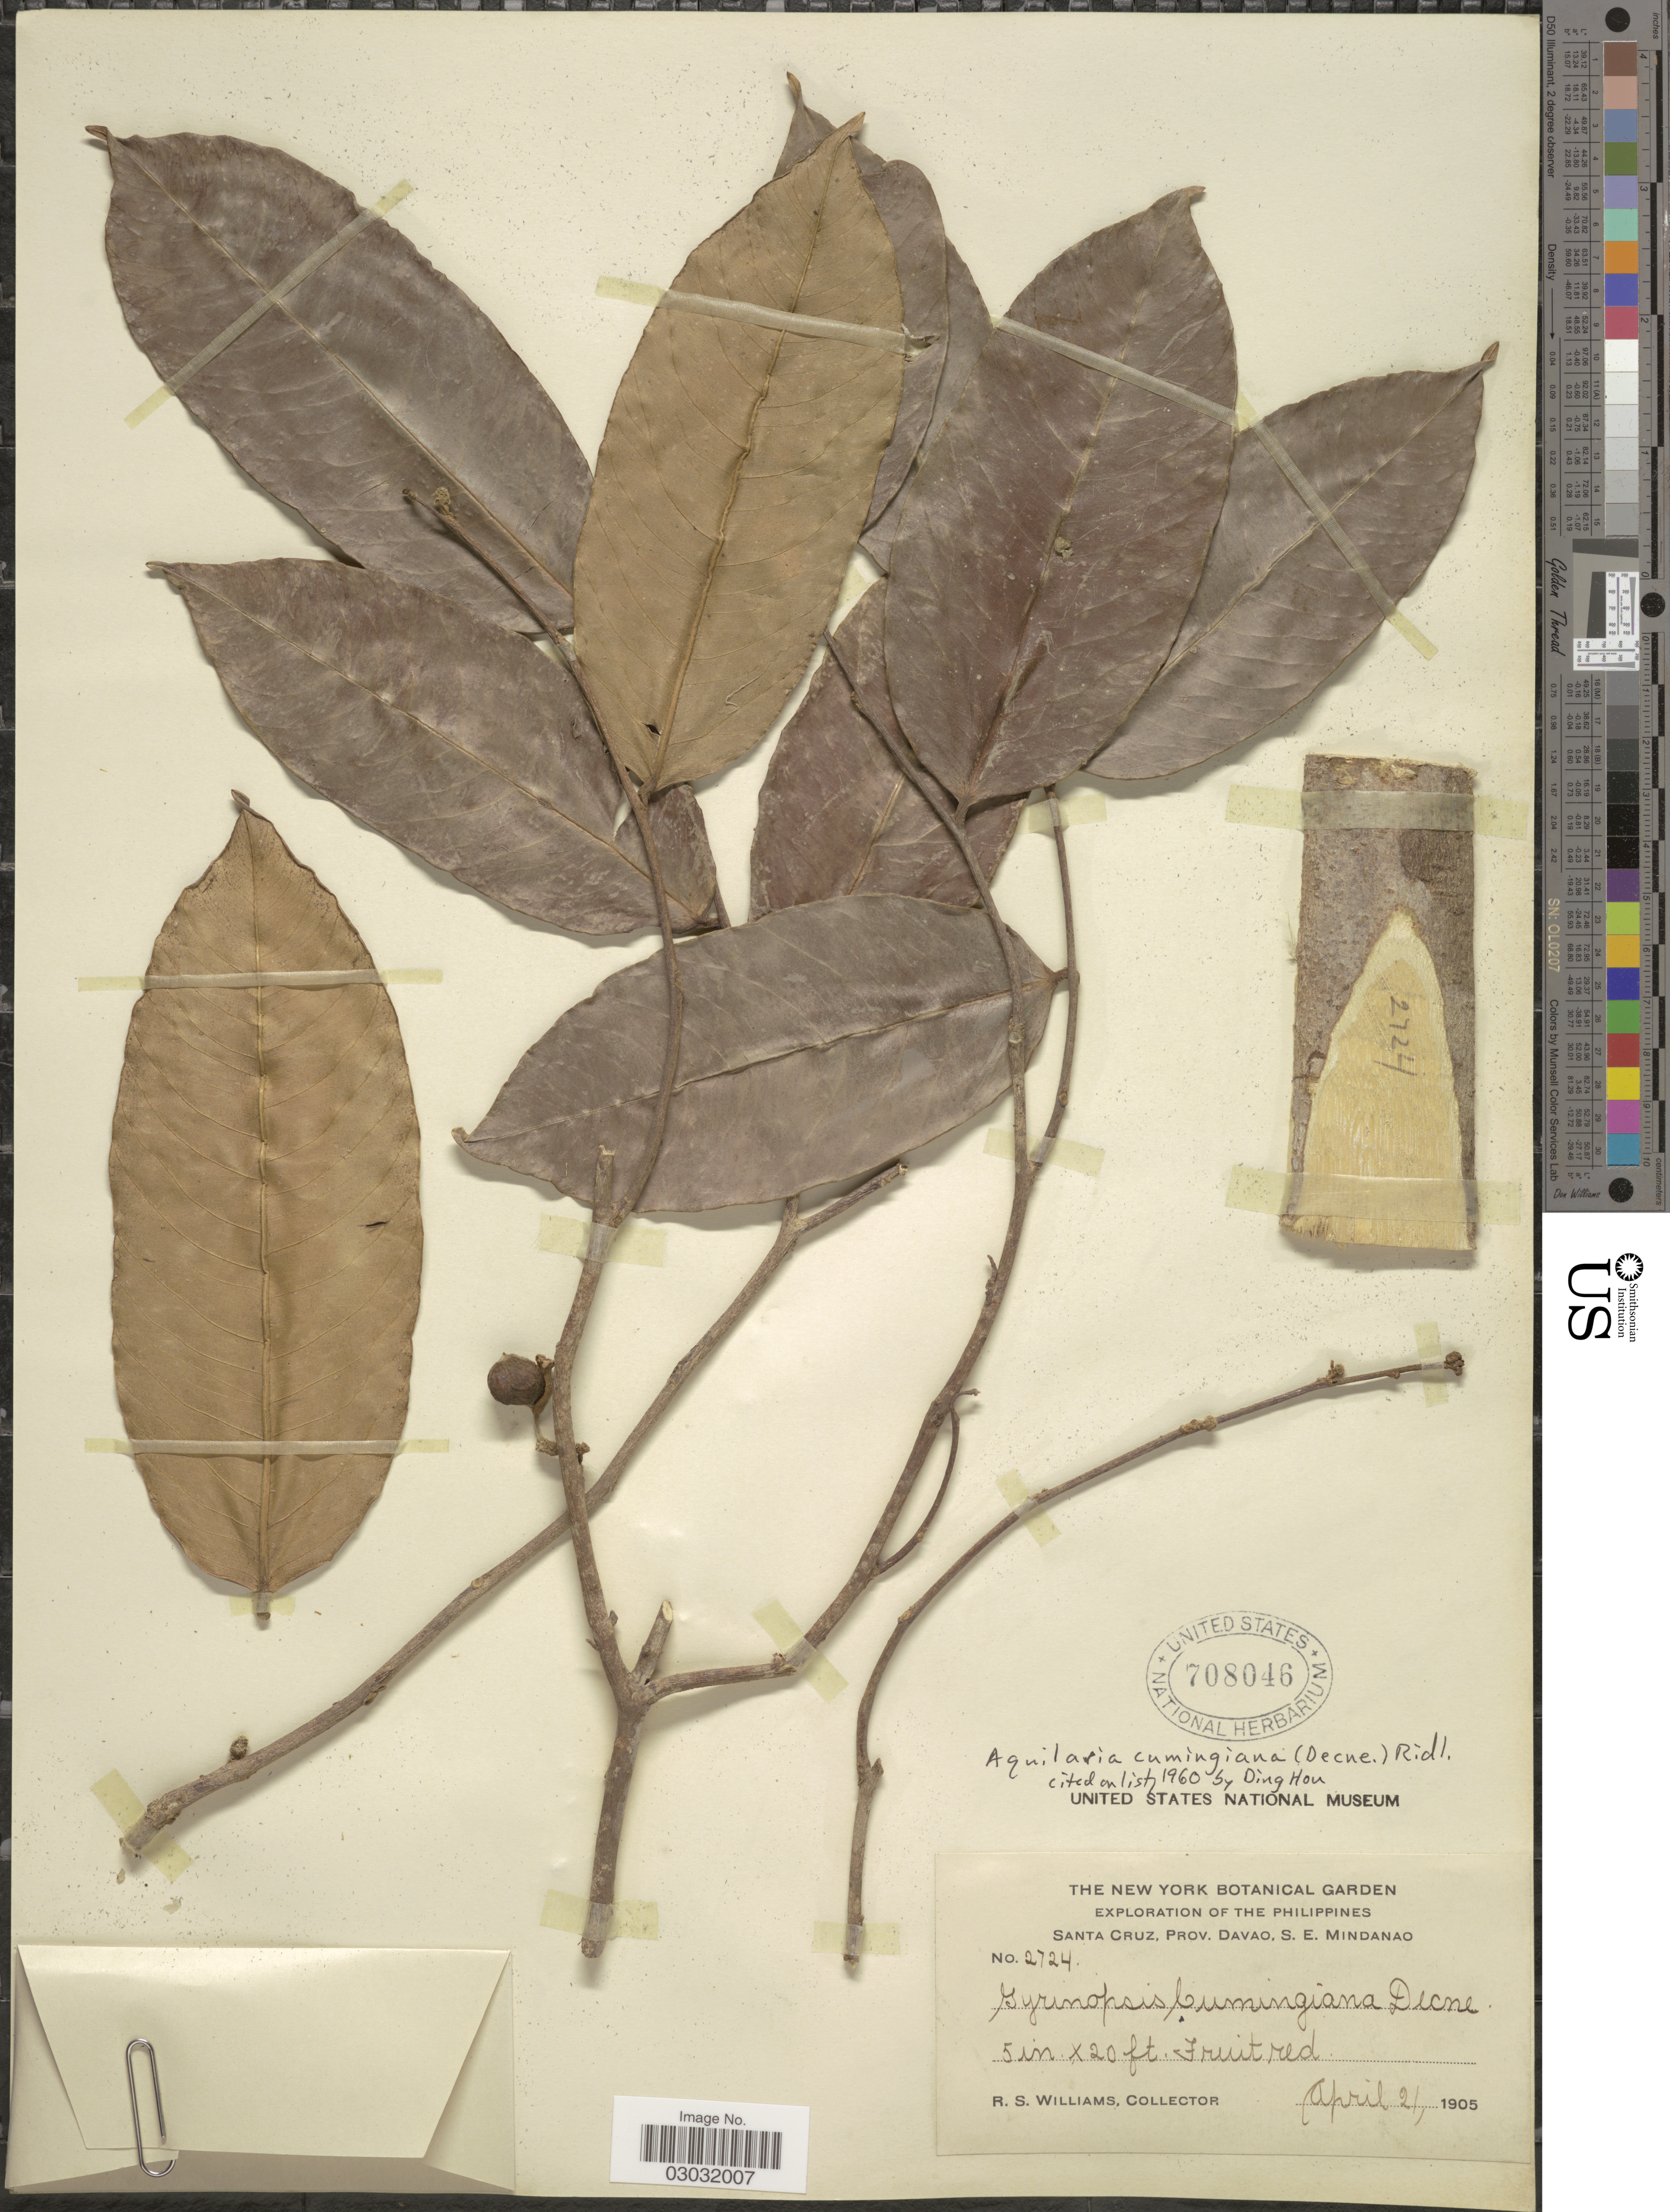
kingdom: Plantae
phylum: Tracheophyta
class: Magnoliopsida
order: Malvales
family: Thymelaeaceae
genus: Aquilaria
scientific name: Aquilaria cumingiana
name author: (Decne.) Ridl.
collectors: R. S. Williams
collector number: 2724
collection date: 1905-04-21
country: Philippines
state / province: Davao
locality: Santa Cruz, Prov. Davao, S.E. Mindanao.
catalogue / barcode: US 708046